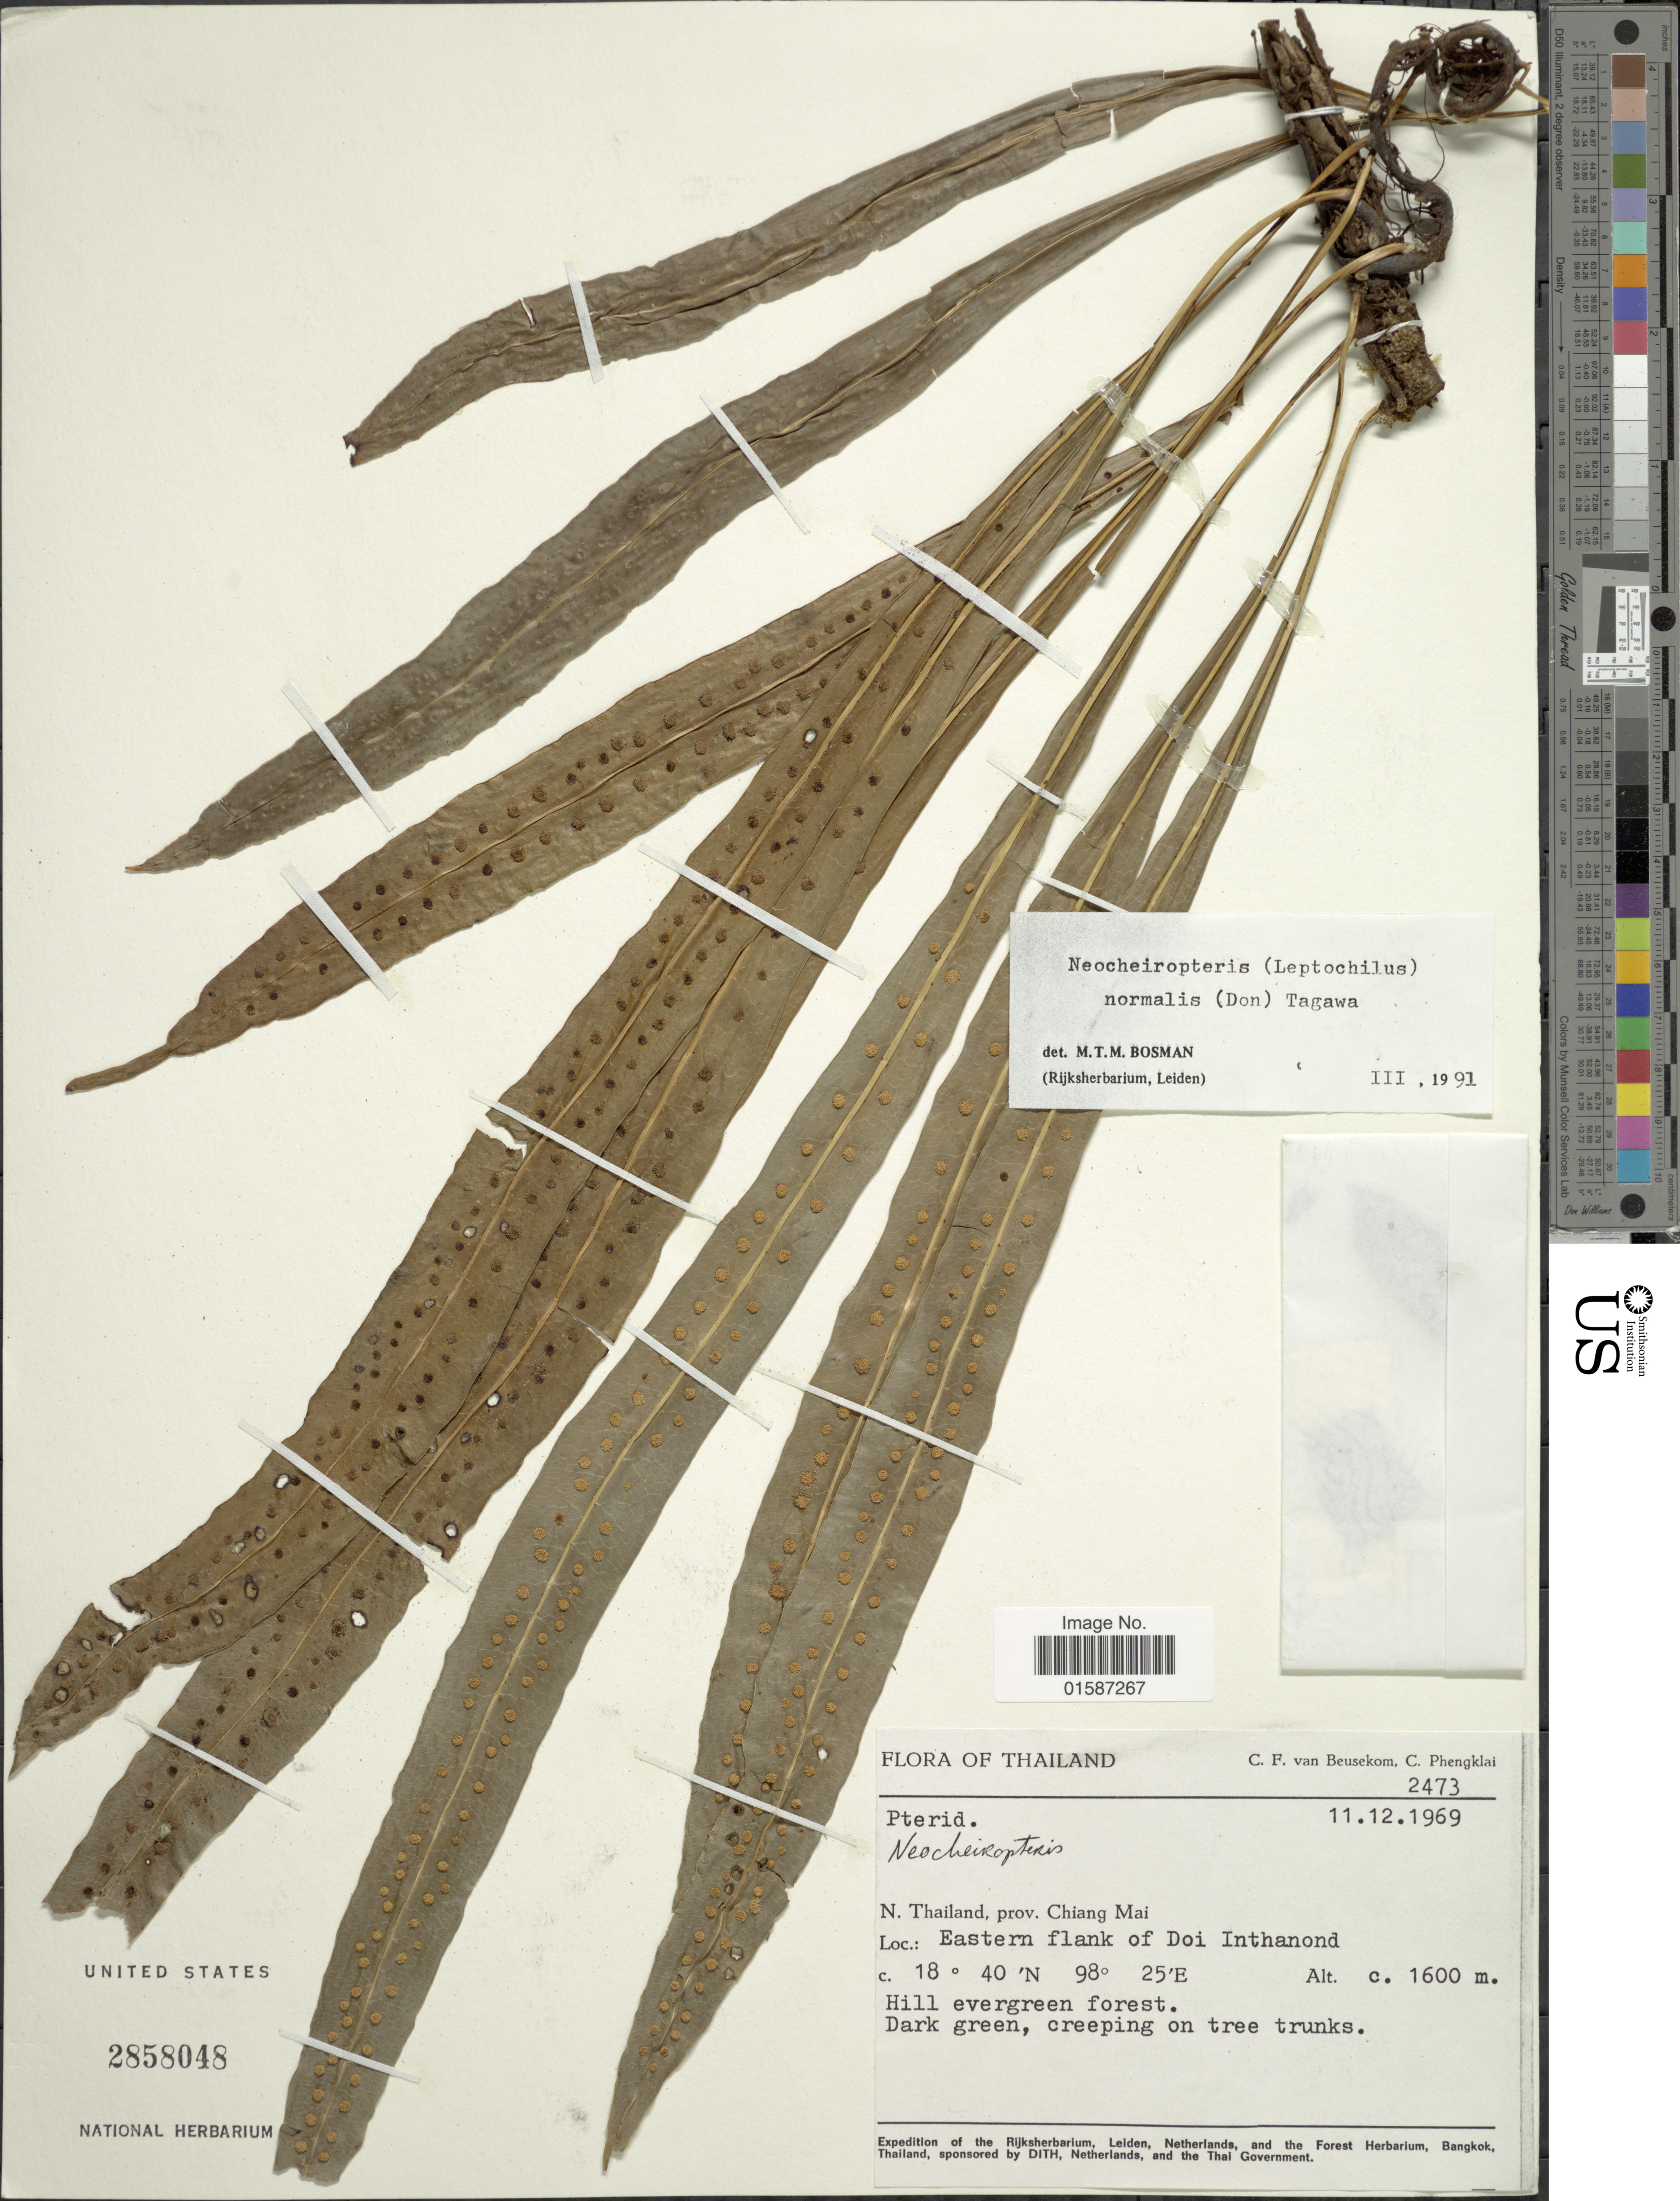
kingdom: Plantae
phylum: Tracheophyta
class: Polypodiopsida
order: Polypodiales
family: Polypodiaceae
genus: Tricholepidium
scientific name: Tricholepidium normale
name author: (D. Don) Ching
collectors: C. F. Beusekom & C. Phengklai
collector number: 2473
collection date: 1969-12-11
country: Thailand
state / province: Chiang Mai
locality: N. Thailand, prov. Chiang Mai, Eastern flank of Doi Inthanond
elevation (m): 1600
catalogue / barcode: US 2858048